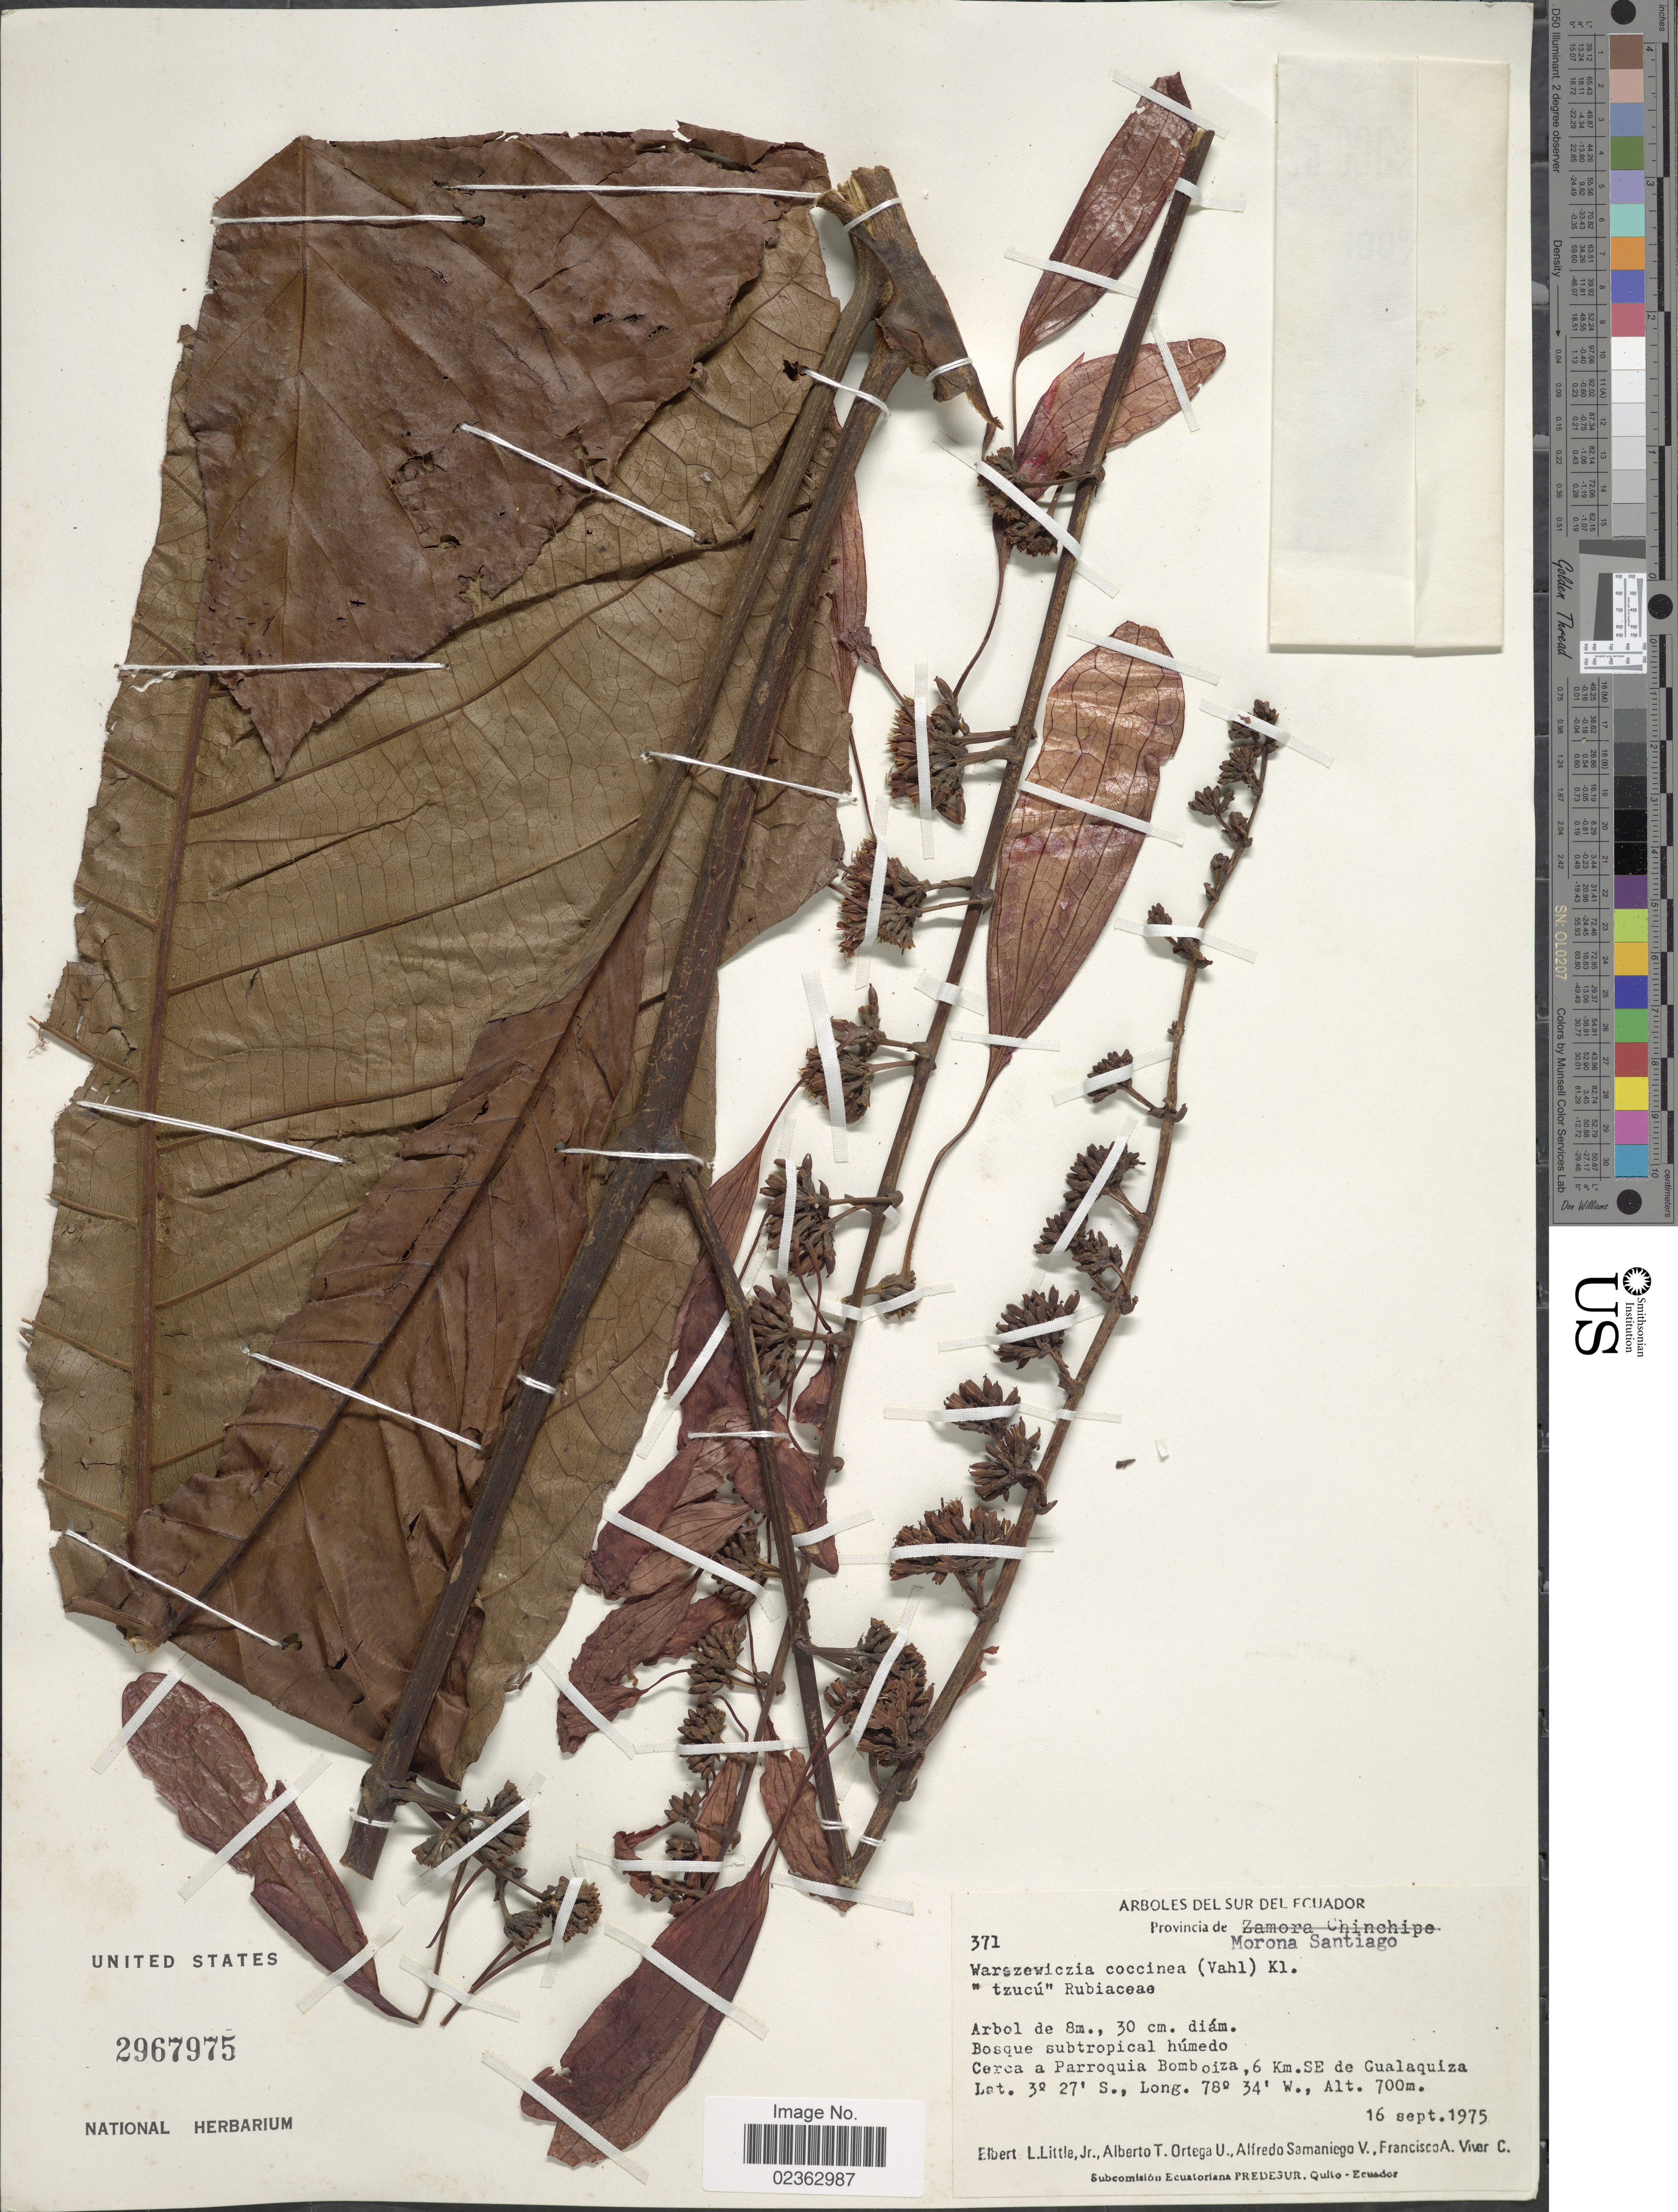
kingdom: Plantae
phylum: Tracheophyta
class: Magnoliopsida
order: Gentianales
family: Rubiaceae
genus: Warszewiczia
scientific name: Warszewiczia coccinea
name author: (Vahl) Klotzsch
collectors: E. L. Little, A. T. Ortega U., A. V. Samaniego & F. A. Vivar C.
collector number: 371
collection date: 1975-09-16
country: Ecuador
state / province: Morona-Santiago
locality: Bosque subtropical humedo, cerca a Parroquia Bomboiza, 6 km. SE de Gualaquiza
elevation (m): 700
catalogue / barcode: US 2967975